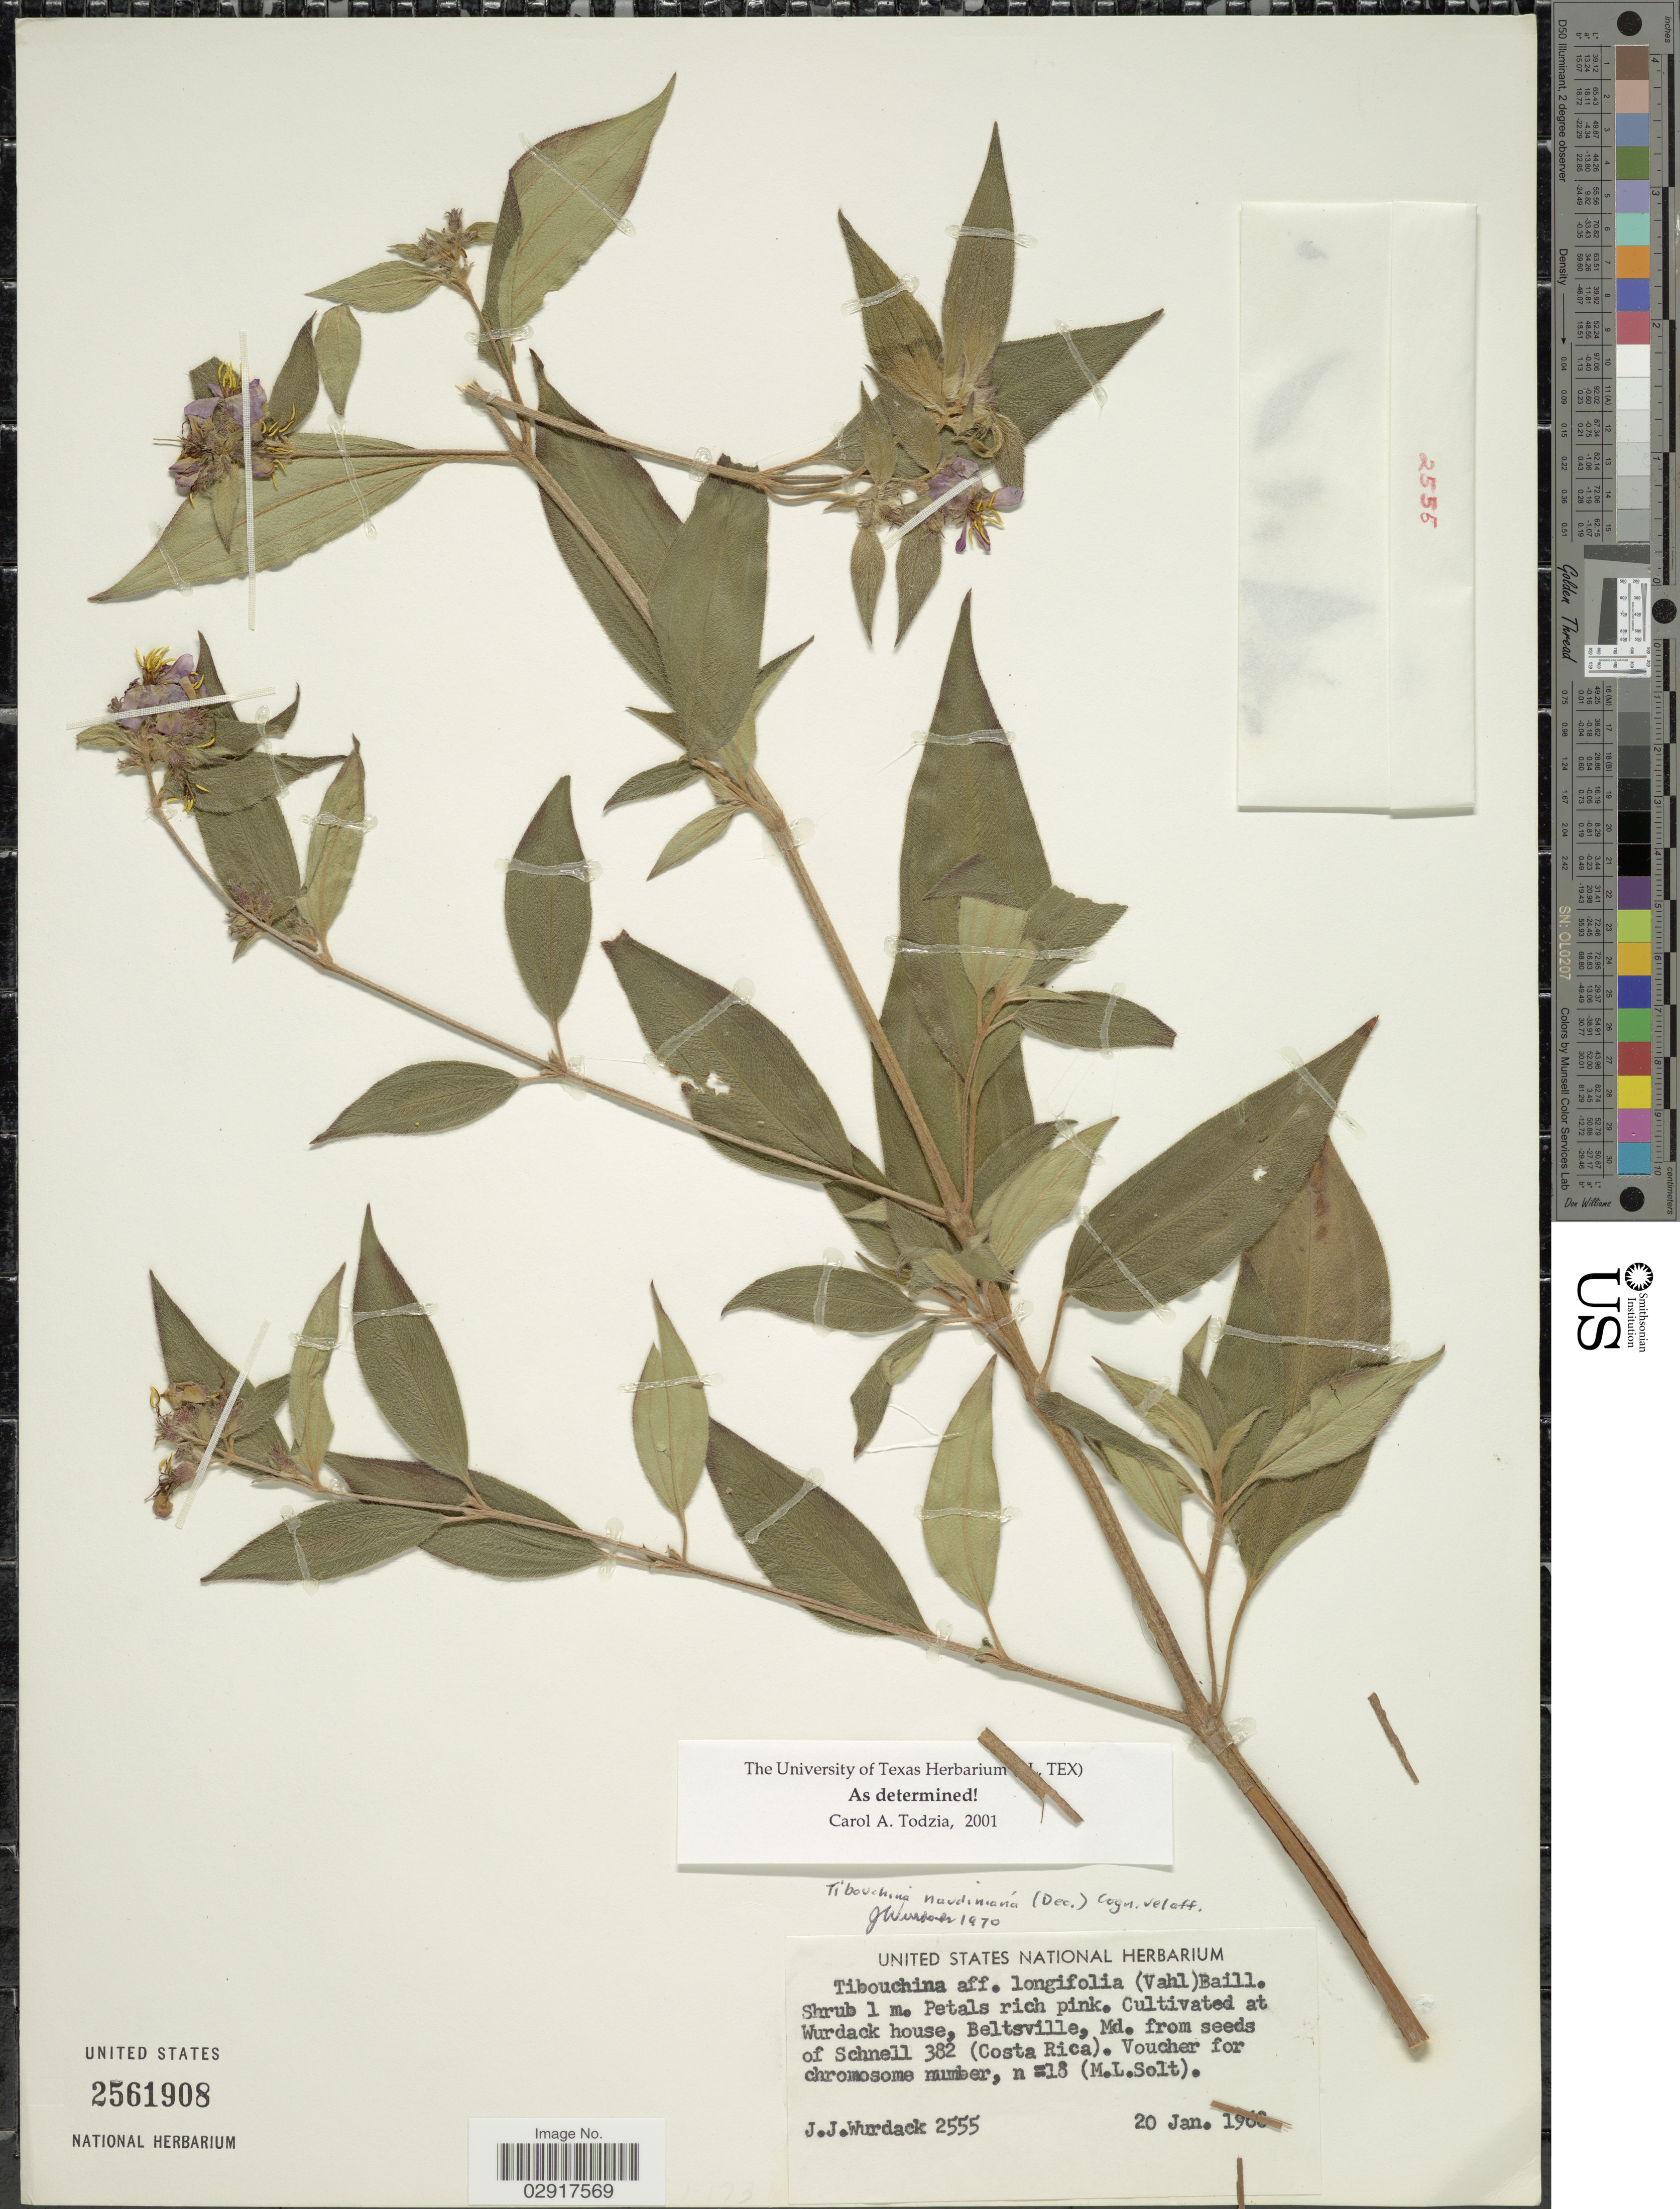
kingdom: Plantae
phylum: Tracheophyta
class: Magnoliopsida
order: Myrtales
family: Melastomataceae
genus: Chaetogastra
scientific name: Chaetogastra naudiniana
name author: Decne.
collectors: J. J. Wurdack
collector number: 2555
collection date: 1968-01-20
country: United States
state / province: Maryland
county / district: Prince George's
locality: Wurdack house, Beltsville.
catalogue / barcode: US 2561908